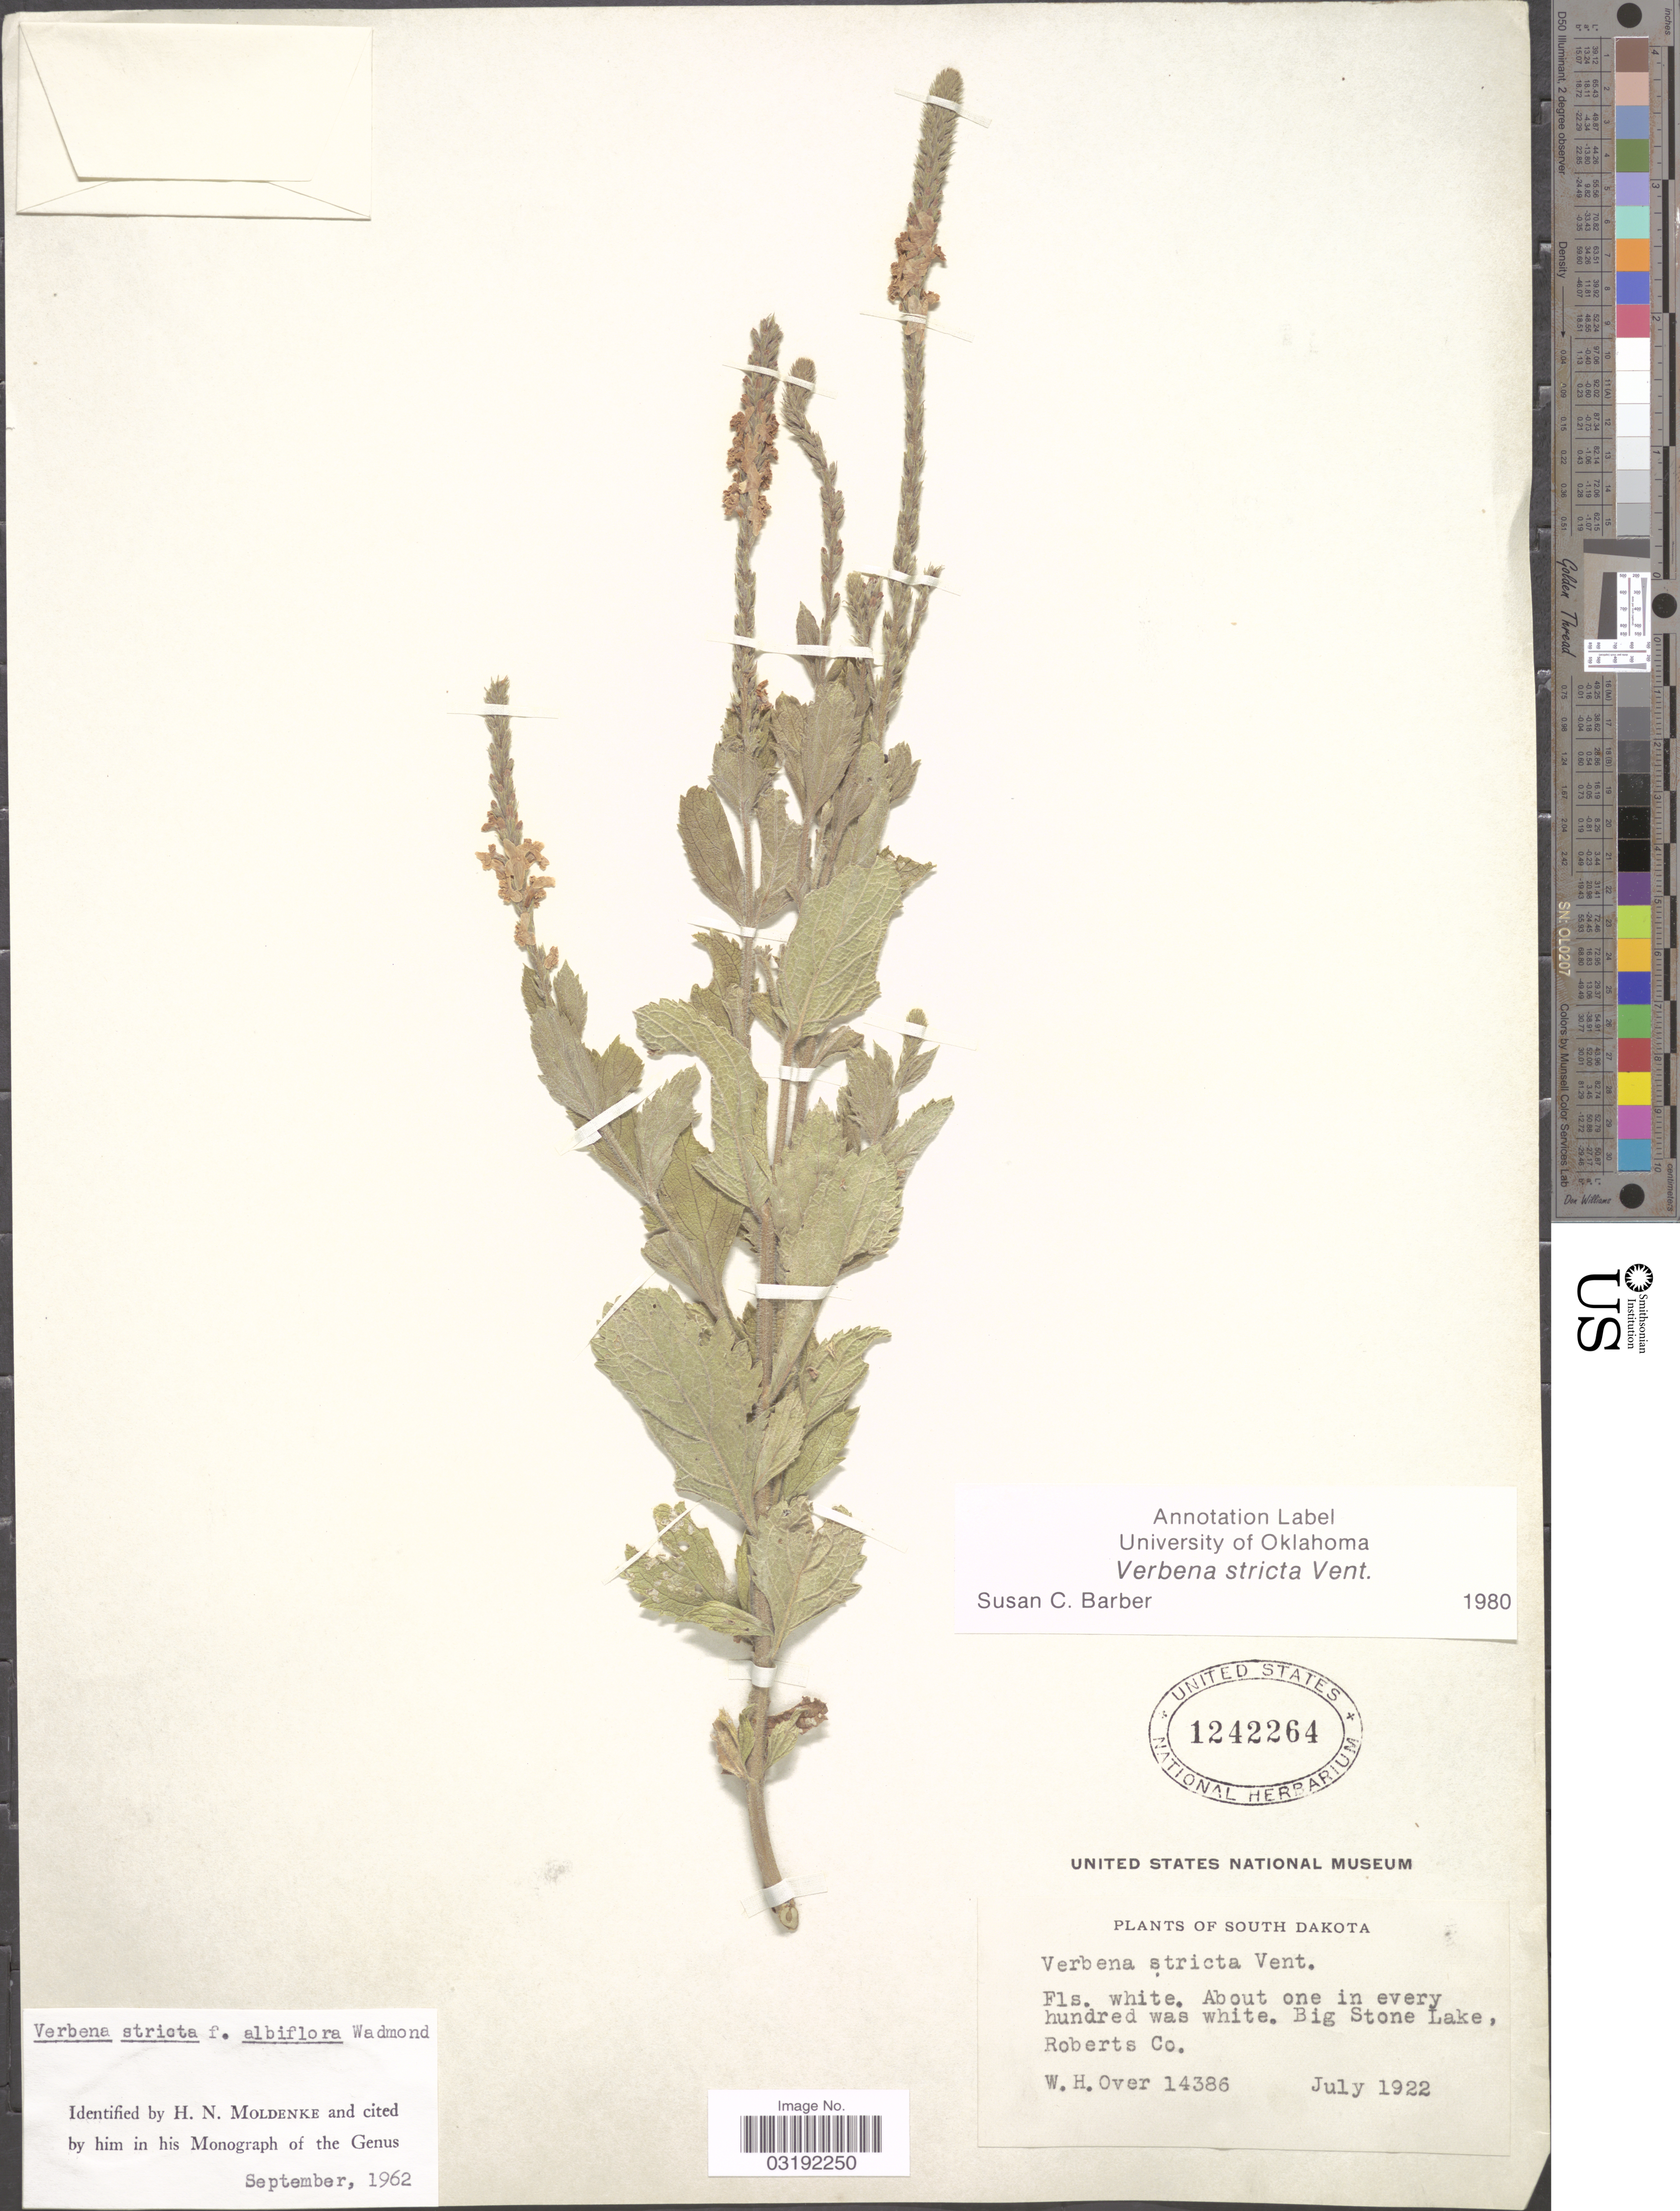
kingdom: Plantae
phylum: Tracheophyta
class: Magnoliopsida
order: Lamiales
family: Verbenaceae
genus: Verbena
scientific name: Verbena stricta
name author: Vent.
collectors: W. Over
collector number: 14386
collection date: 1922-07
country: United States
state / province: South Dakota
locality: Big Stone Lake, Roberts Co.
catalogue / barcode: US 1242264